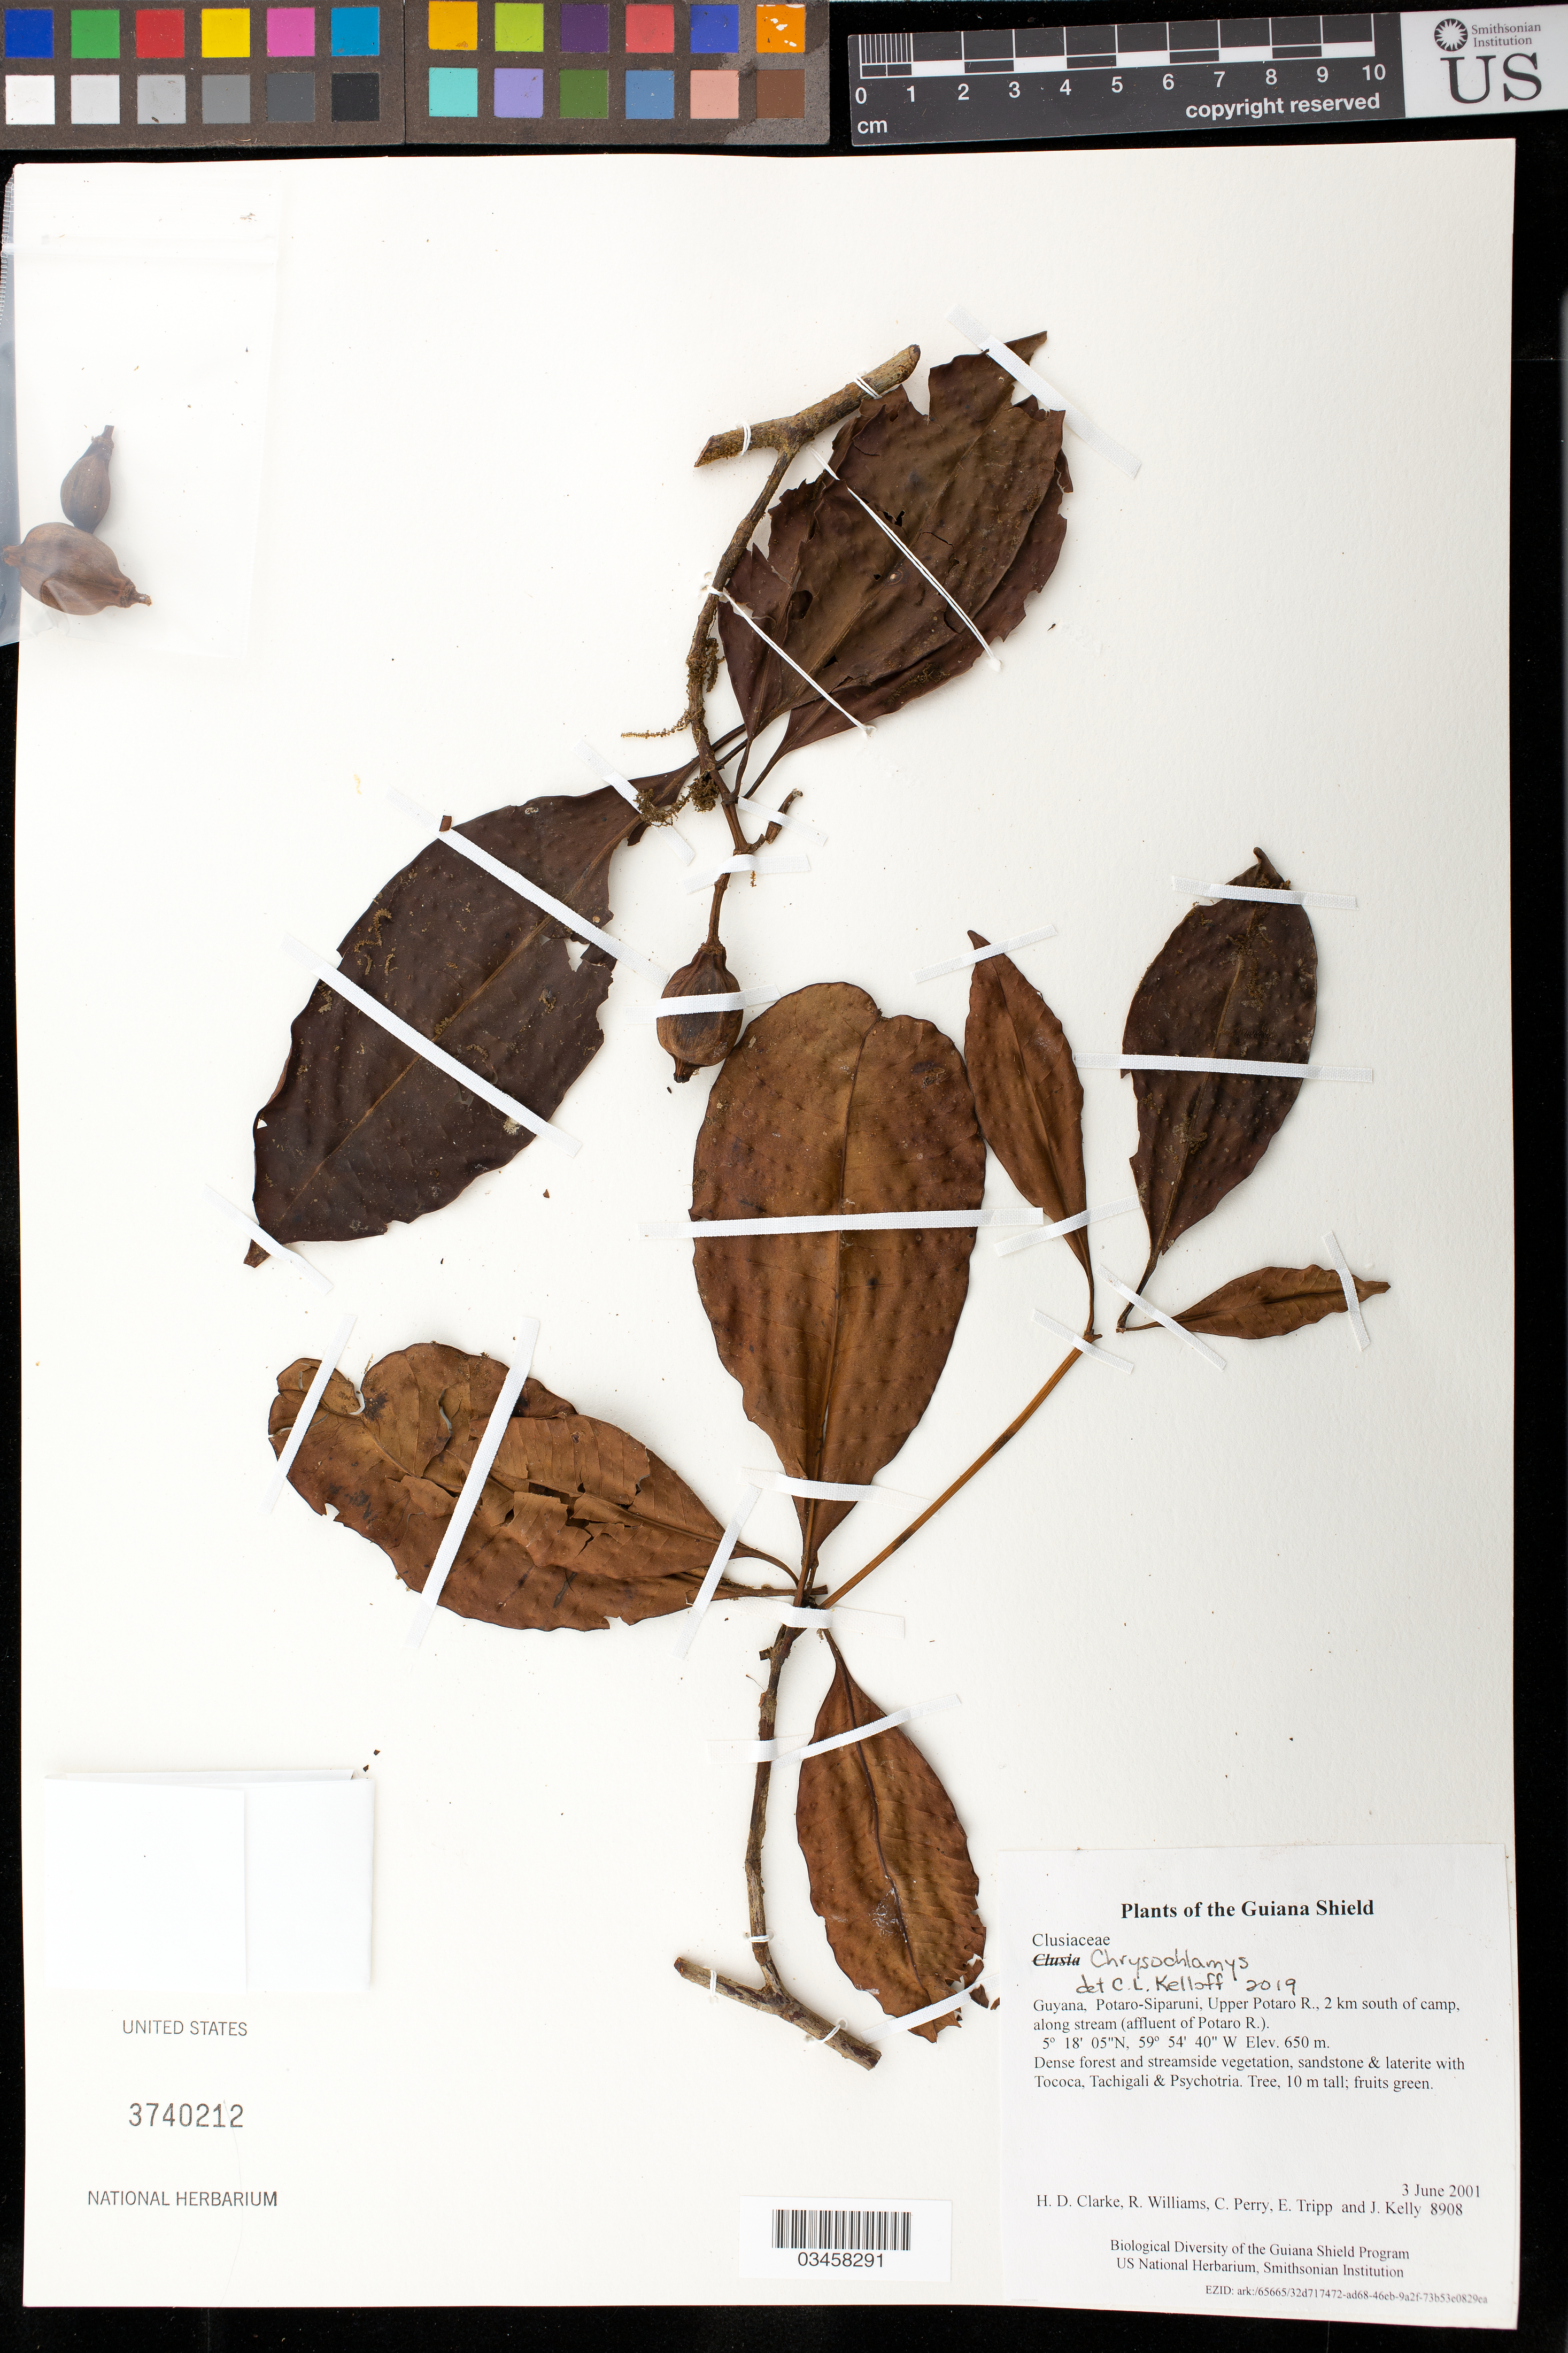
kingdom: Plantae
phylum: Tracheophyta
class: Magnoliopsida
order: Malpighiales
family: Clusiaceae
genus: Chrysochlamys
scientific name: Chrysochlamys sp.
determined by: Kelloff, C. L.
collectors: H. D. Clarke, R. Williams, C. Perry, E. Tripp & J. Kelly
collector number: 8908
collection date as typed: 3 June 2001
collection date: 2001-06-03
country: Guyana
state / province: Potaro-Siparuni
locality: Upper Potaro R., 2 km south of camp, along stream (affluent of Potaro R.)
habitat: Dense forest and streamside vegetation, sandstone & laterite with Tococa, Tachigali & Psychotria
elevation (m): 650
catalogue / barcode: US 3740212